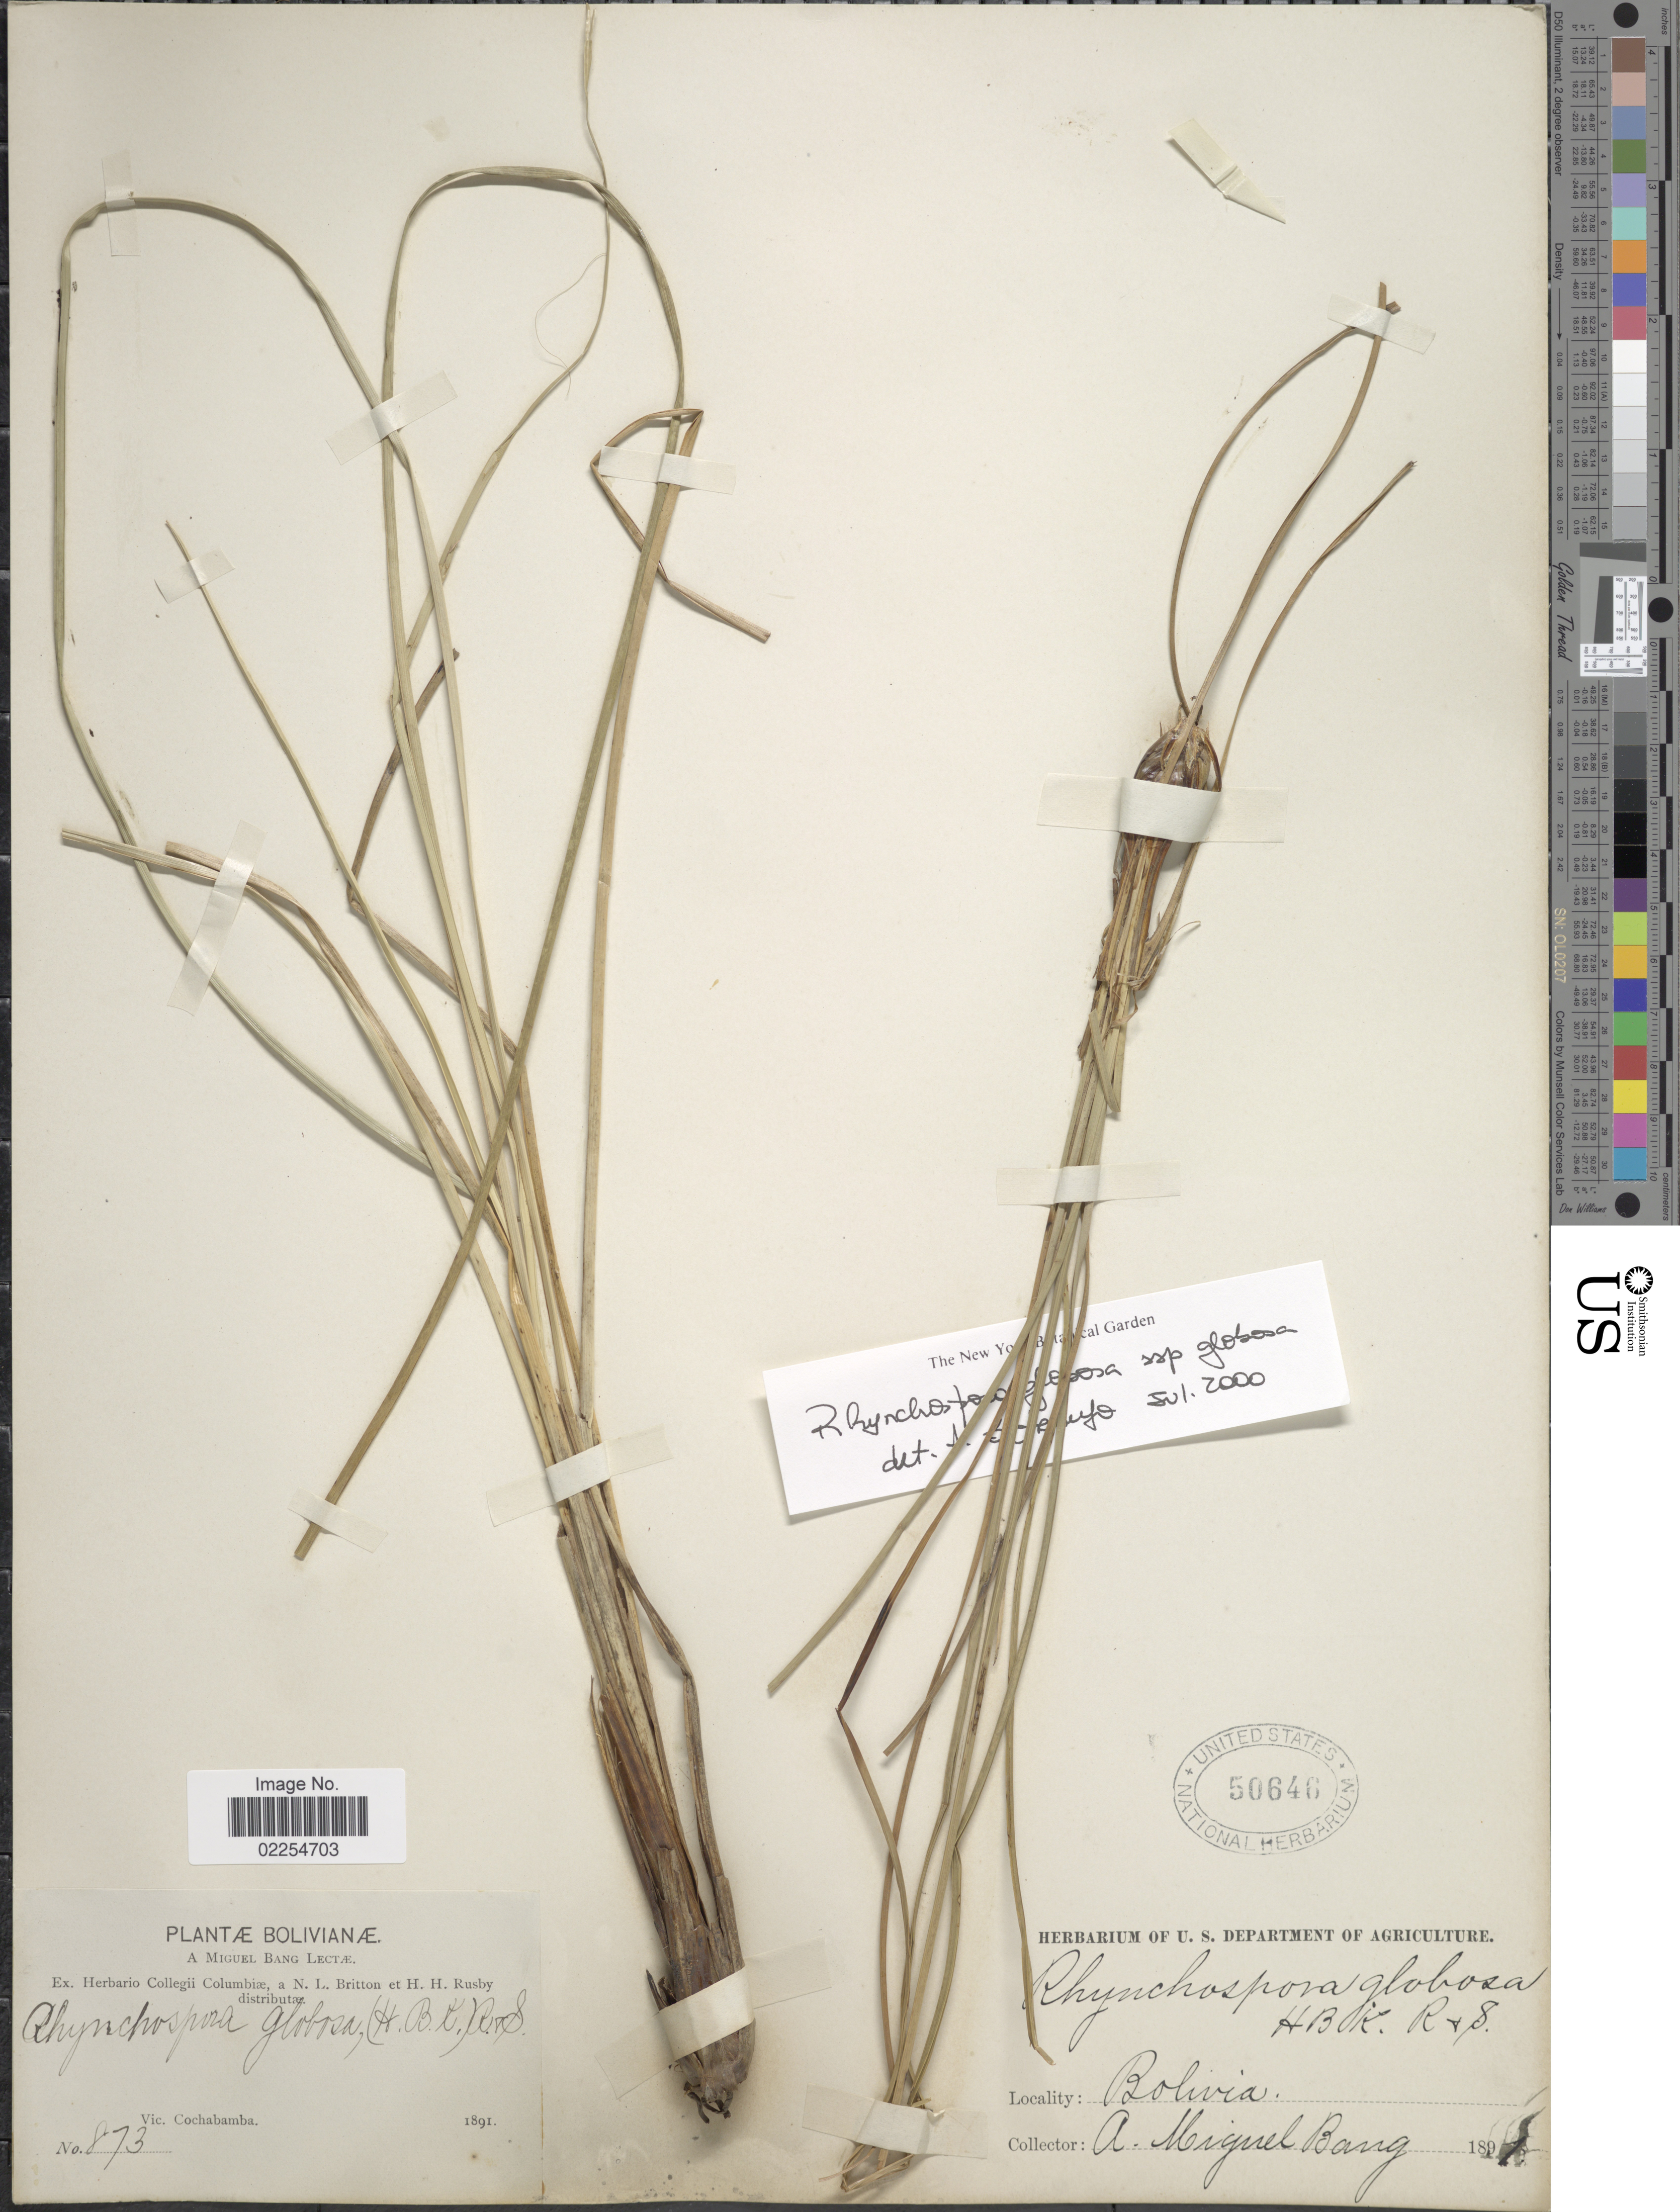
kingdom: Plantae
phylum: Tracheophyta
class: Liliopsida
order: Poales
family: Cyperaceae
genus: Rhynchospora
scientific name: Rhynchospora globosa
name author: (Kunth) Roem. & Schult.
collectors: M. Bang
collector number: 873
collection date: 1891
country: Bolivia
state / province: Cochabamba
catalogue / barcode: US 50646